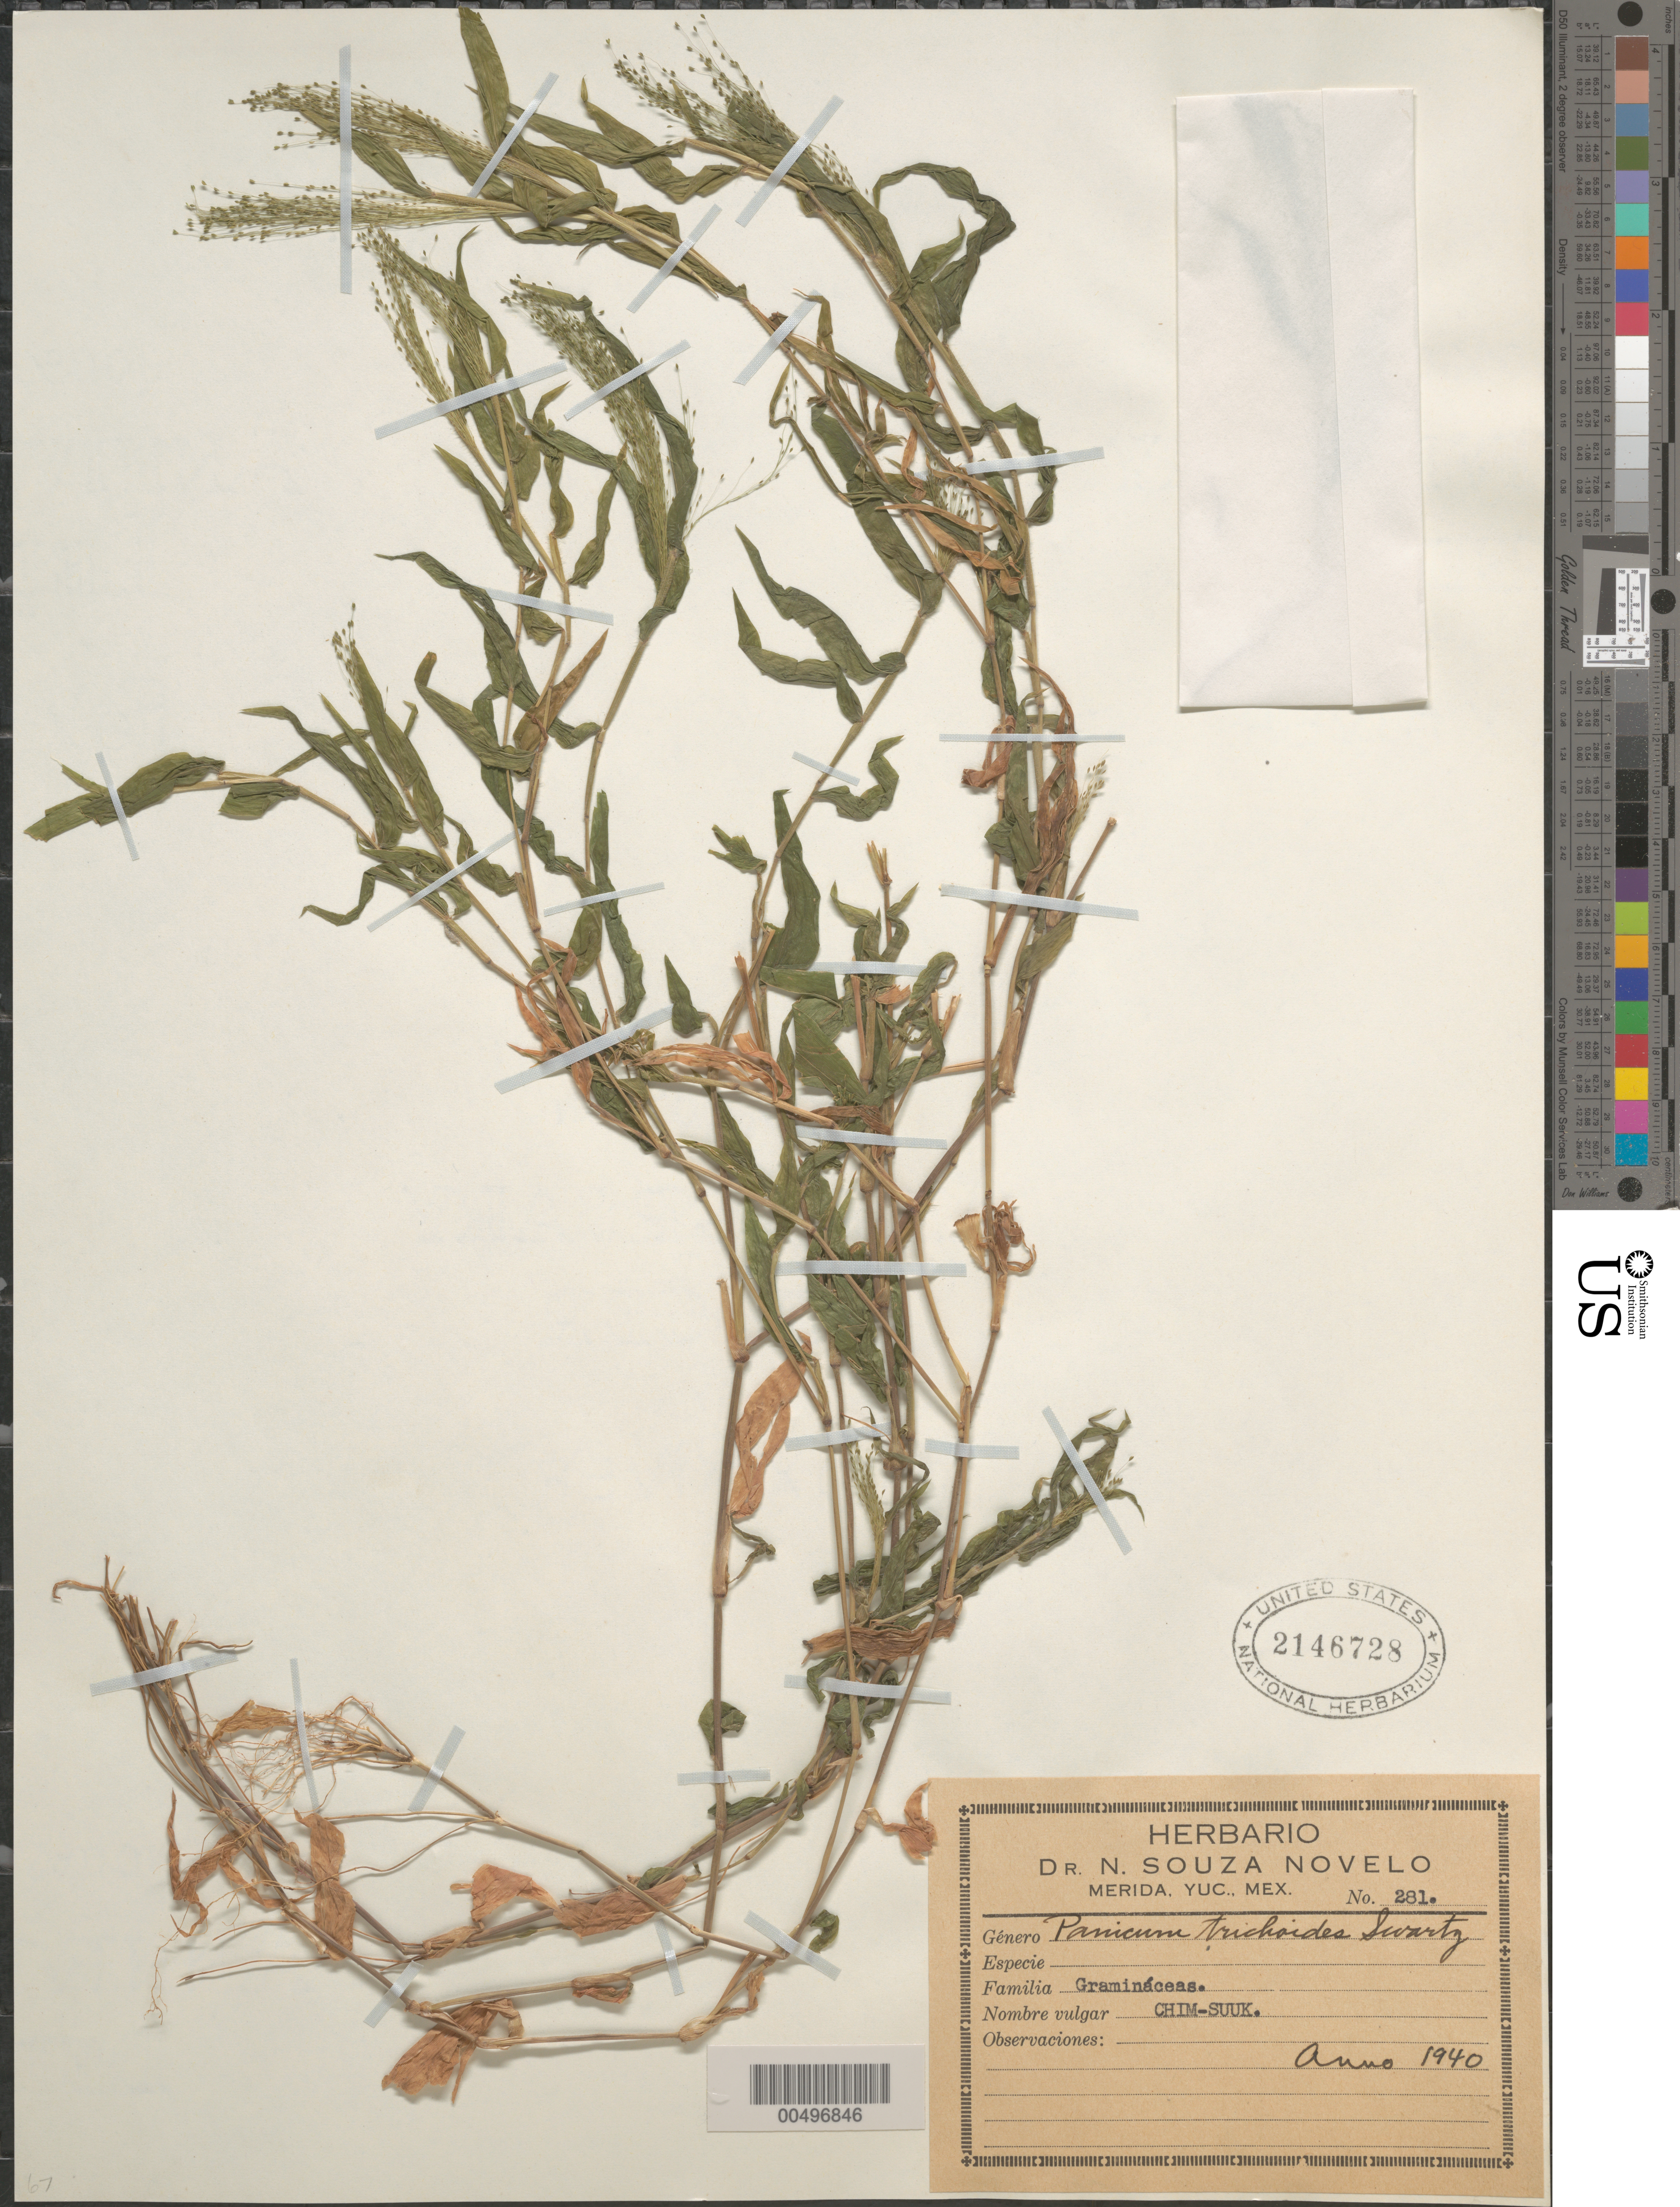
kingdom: Plantae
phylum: Tracheophyta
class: Liliopsida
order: Poales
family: Poaceae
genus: Panicum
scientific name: Panicum trichoides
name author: Sw.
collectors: N. Souza-Novelo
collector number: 281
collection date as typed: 1940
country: Mexico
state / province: Yucatan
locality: Merida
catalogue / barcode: US 2146728